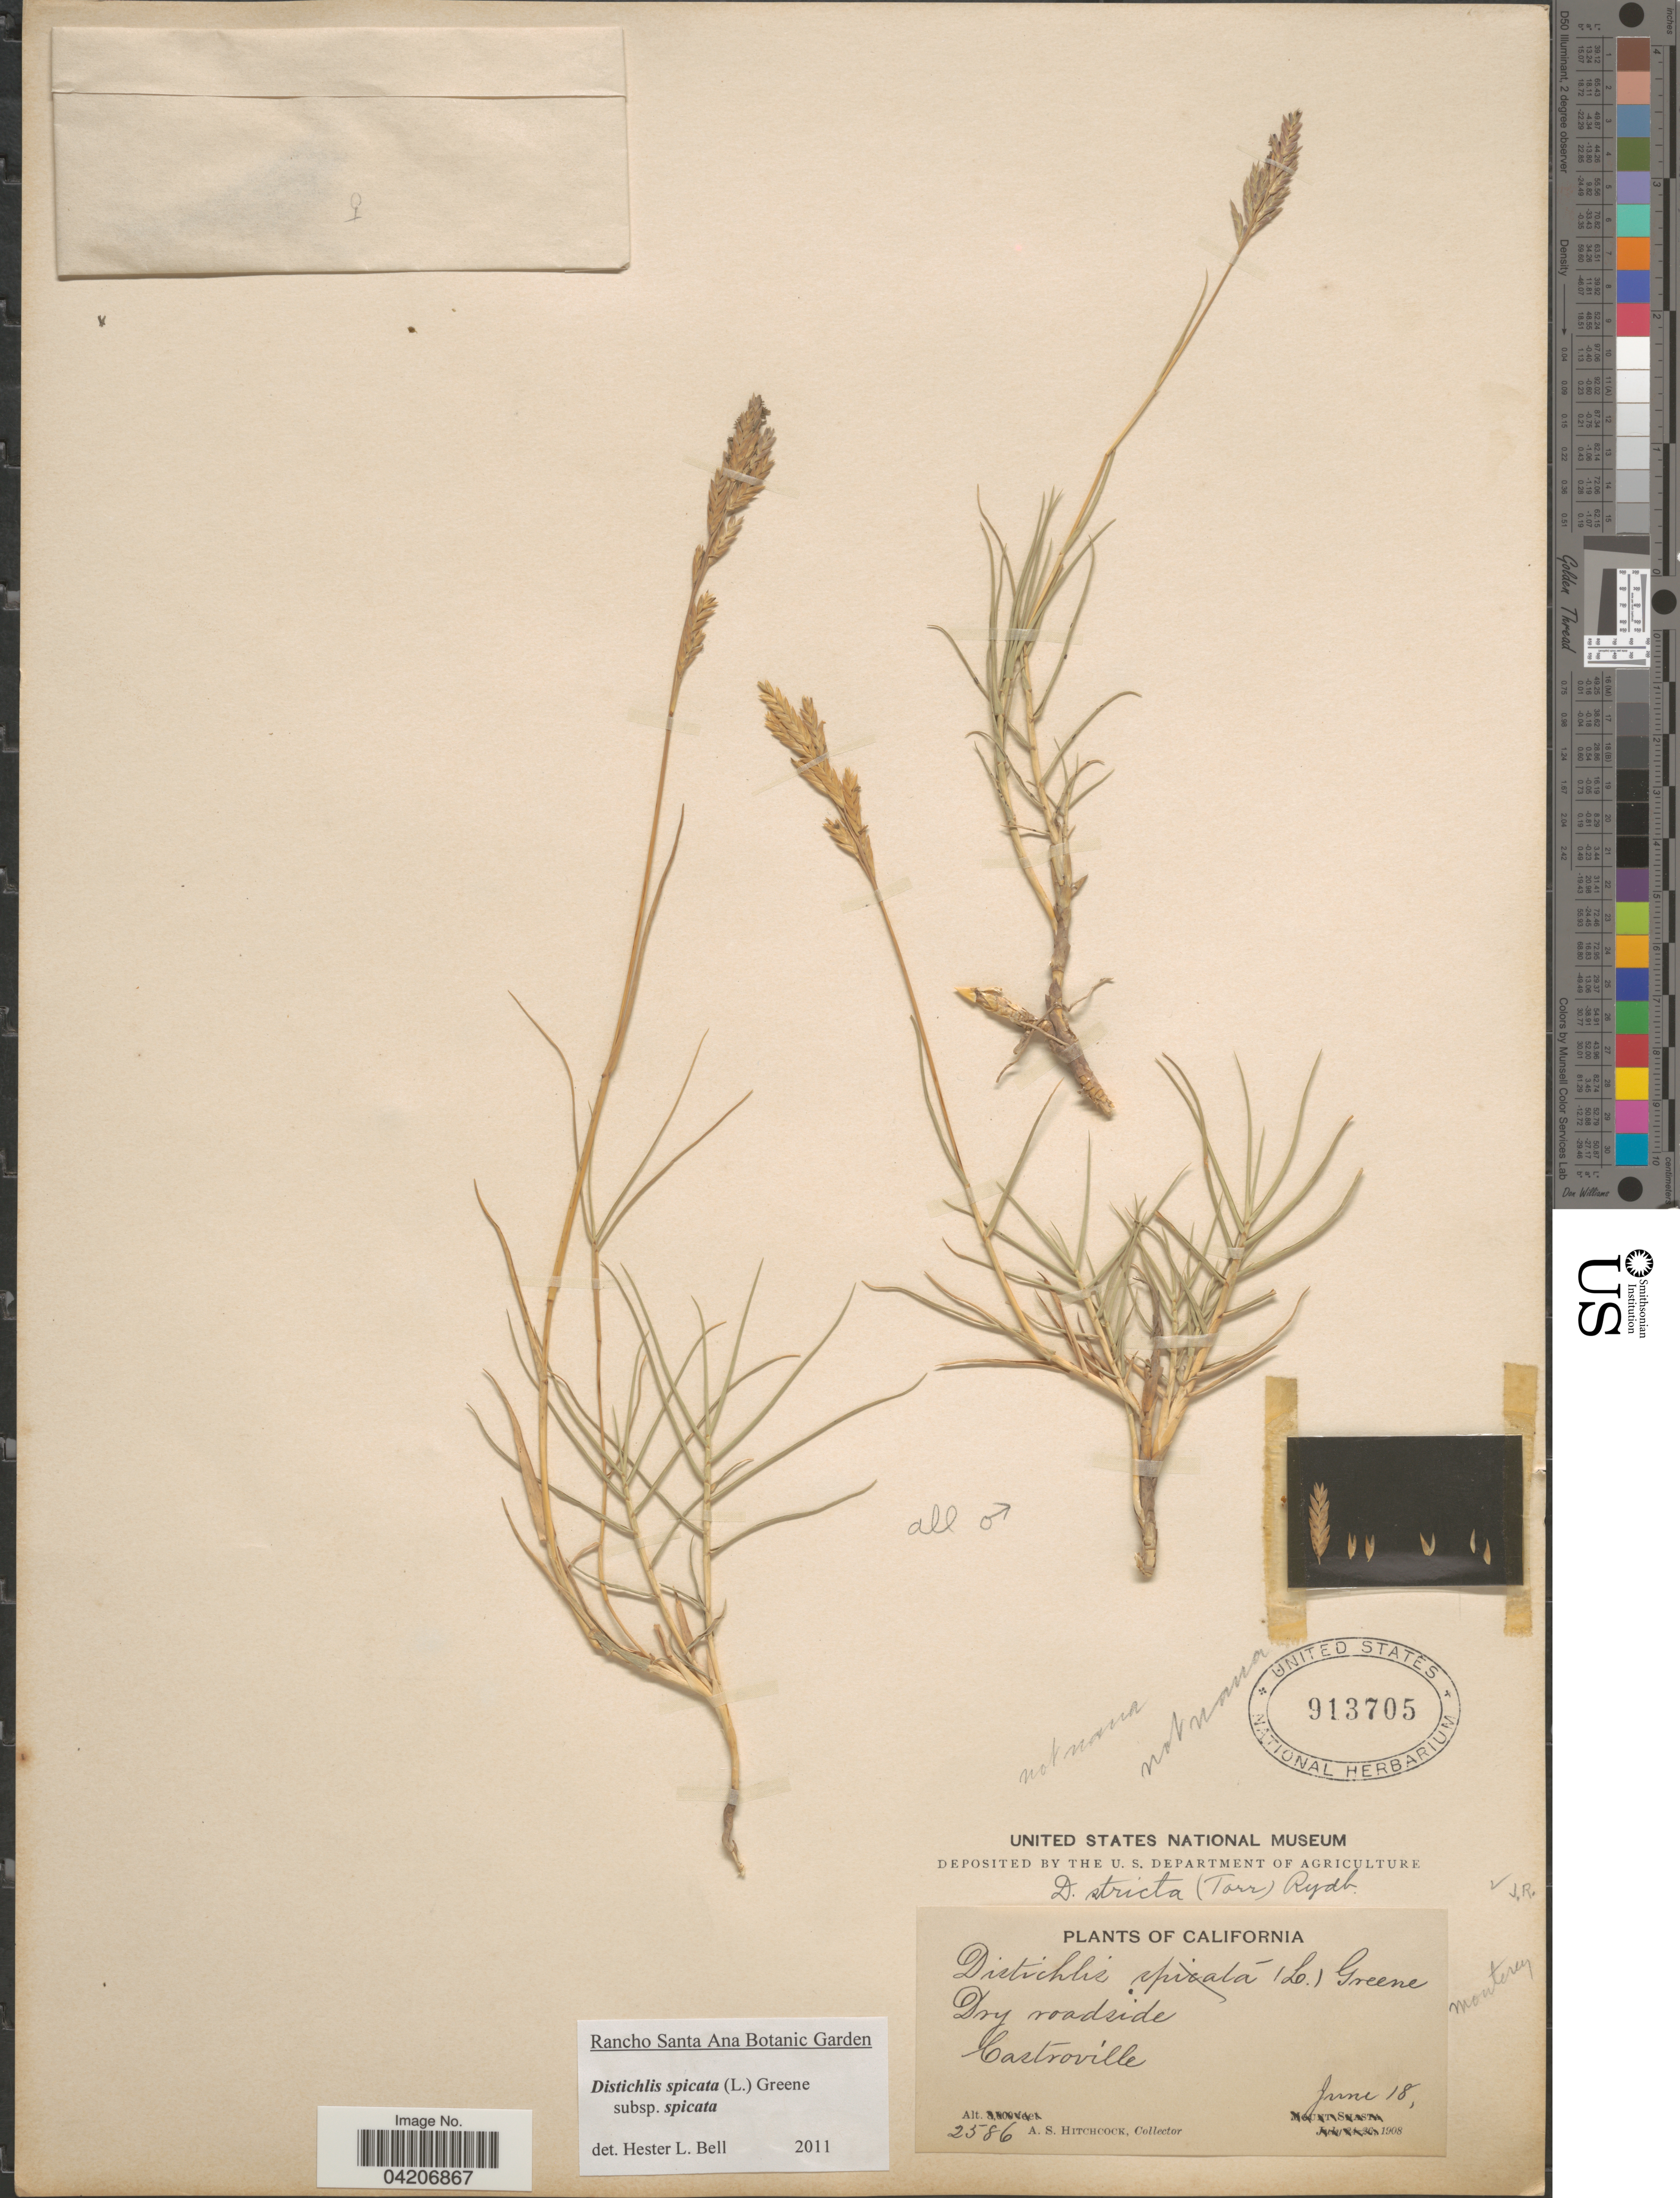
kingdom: Plantae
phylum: Tracheophyta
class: Liliopsida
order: Poales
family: Poaceae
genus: Distichlis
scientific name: Distichlis spicata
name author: (L.) Greene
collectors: A. S. Hitchcock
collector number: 2586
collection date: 1908-06-18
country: United States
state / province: California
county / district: Monterey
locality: Castroville. Monterey.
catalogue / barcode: US 913705